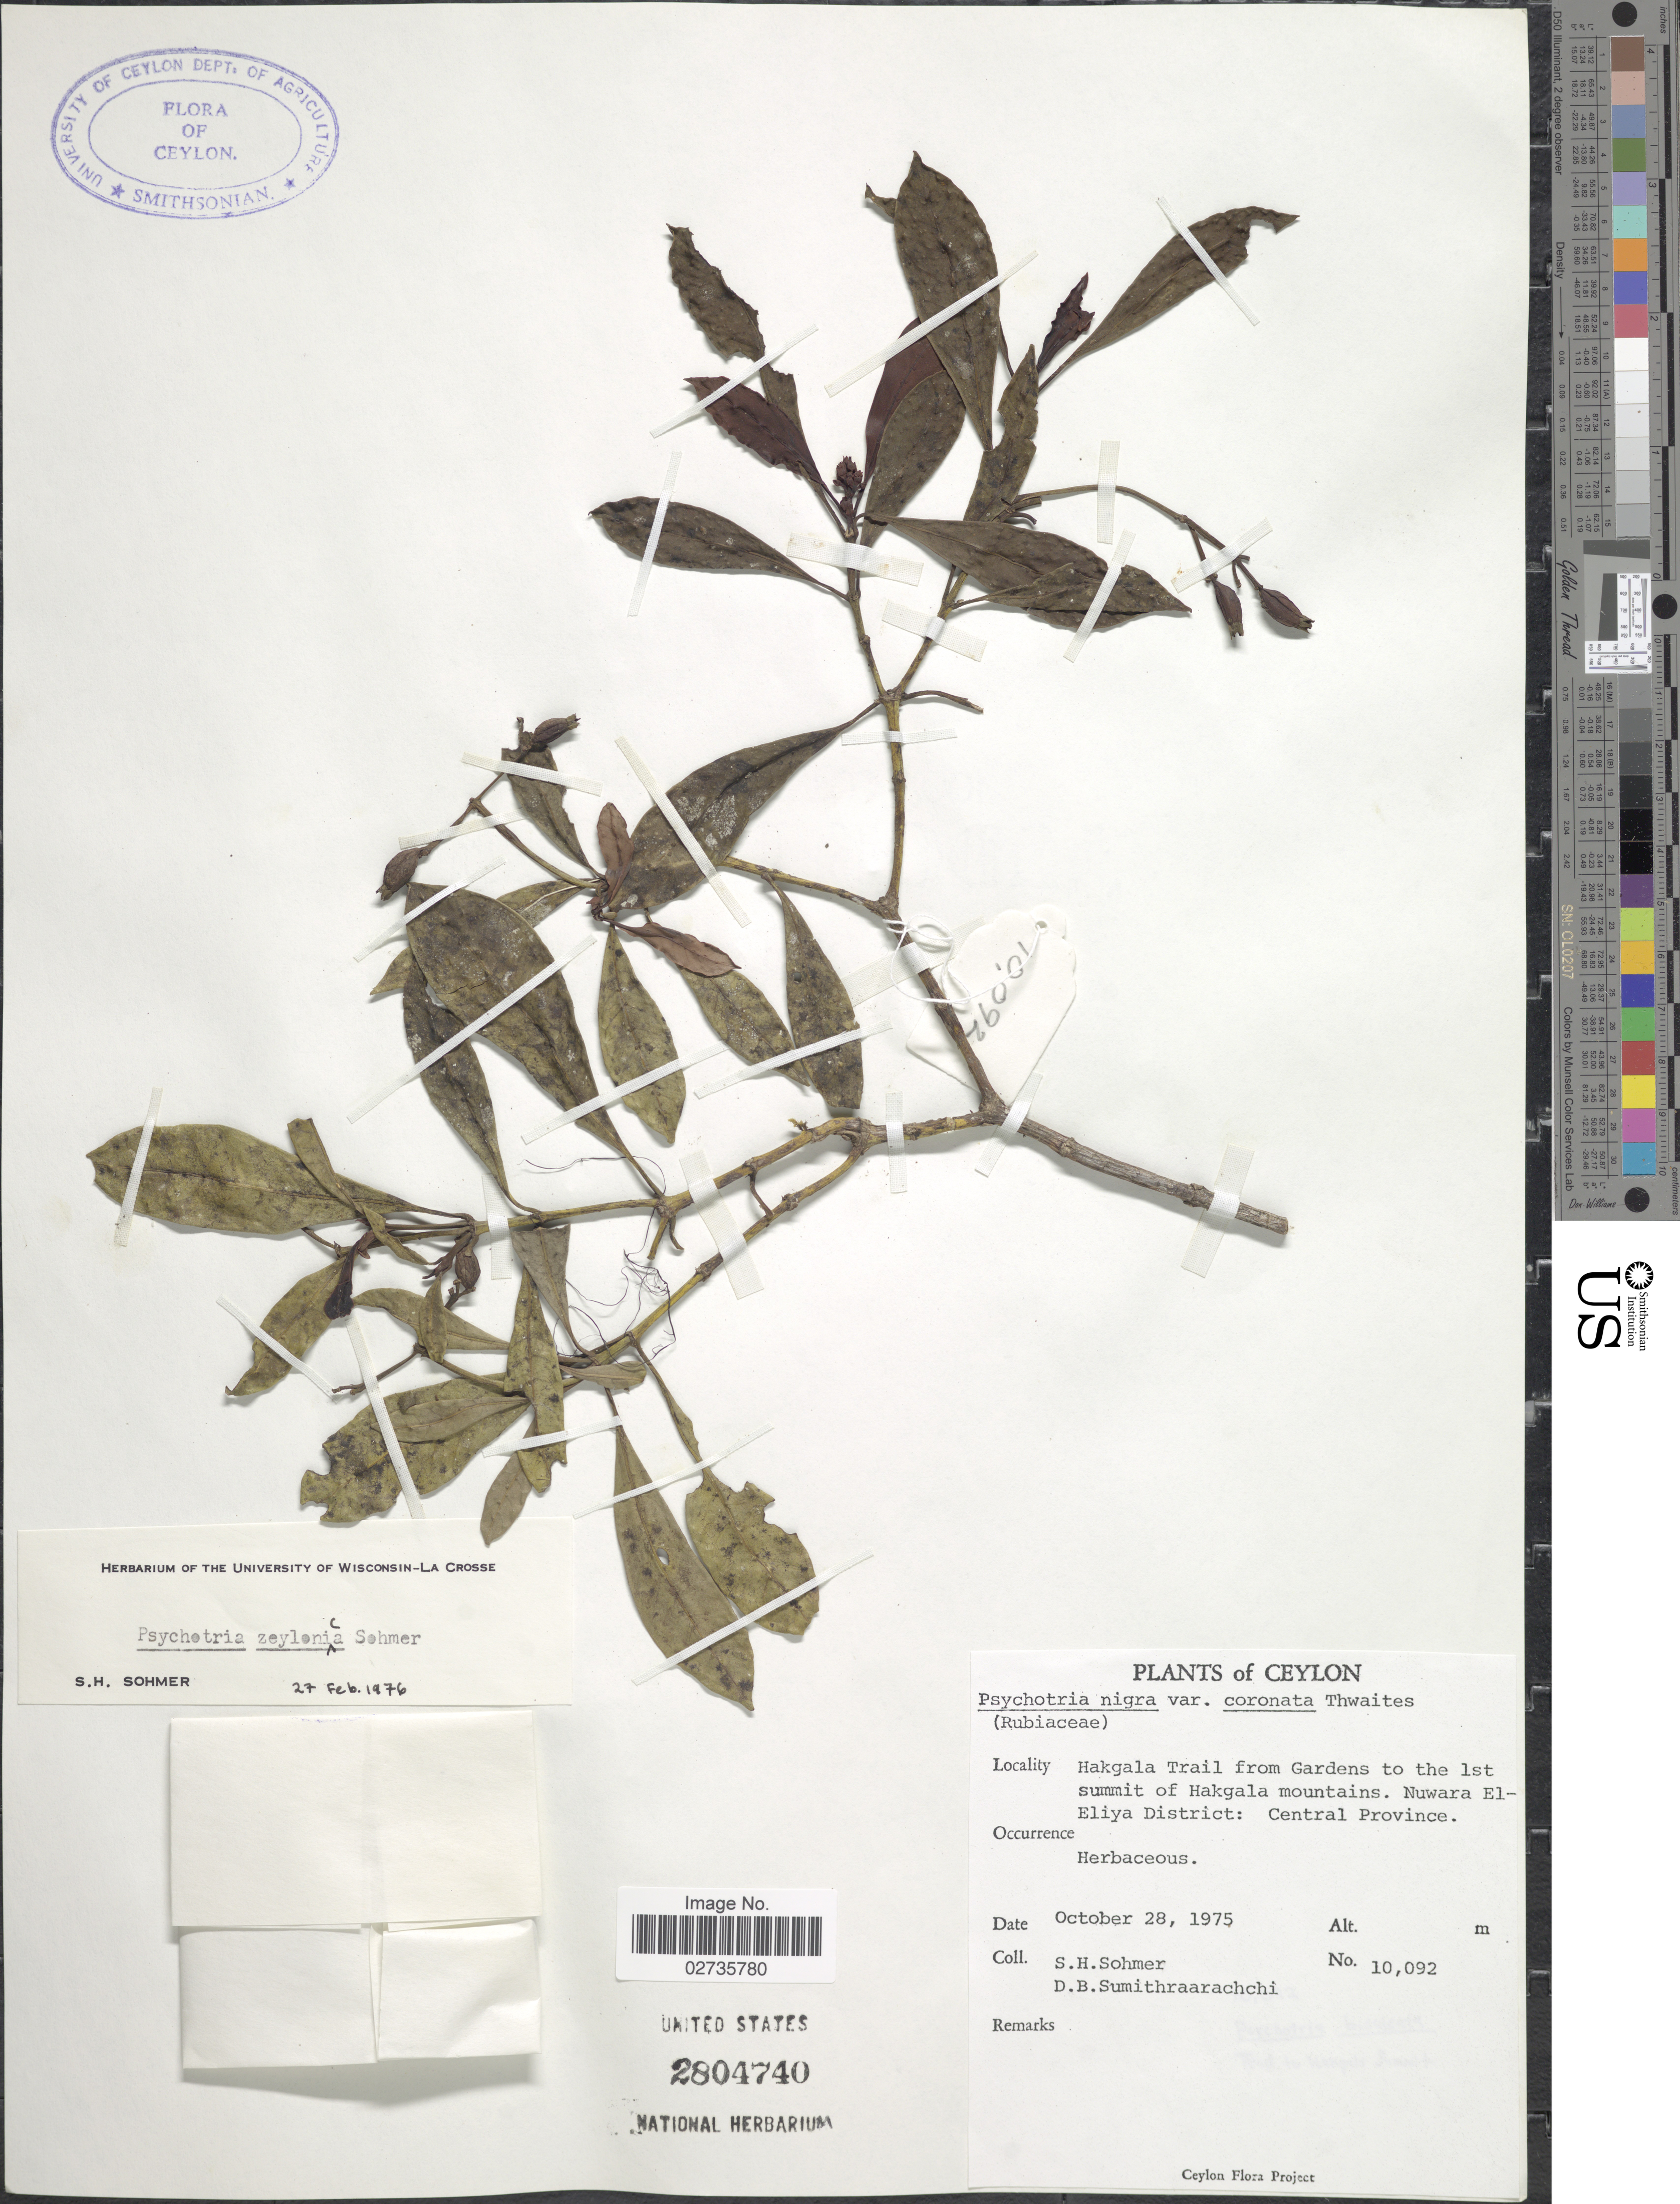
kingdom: Plantae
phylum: Tracheophyta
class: Magnoliopsida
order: Gentianales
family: Rubiaceae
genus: Psychotria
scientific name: Psychotria zeylanica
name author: Sohmer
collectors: S. H. Sohmer & D. B. Sumithraarachchi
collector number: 10092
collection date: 1975-10-28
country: Sri Lanka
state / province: Central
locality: Ceylon, Hakgala Trail from Gardens to the 1st summit of the Hakgala mountains. Nuwara Eliya District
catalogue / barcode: US 2804740